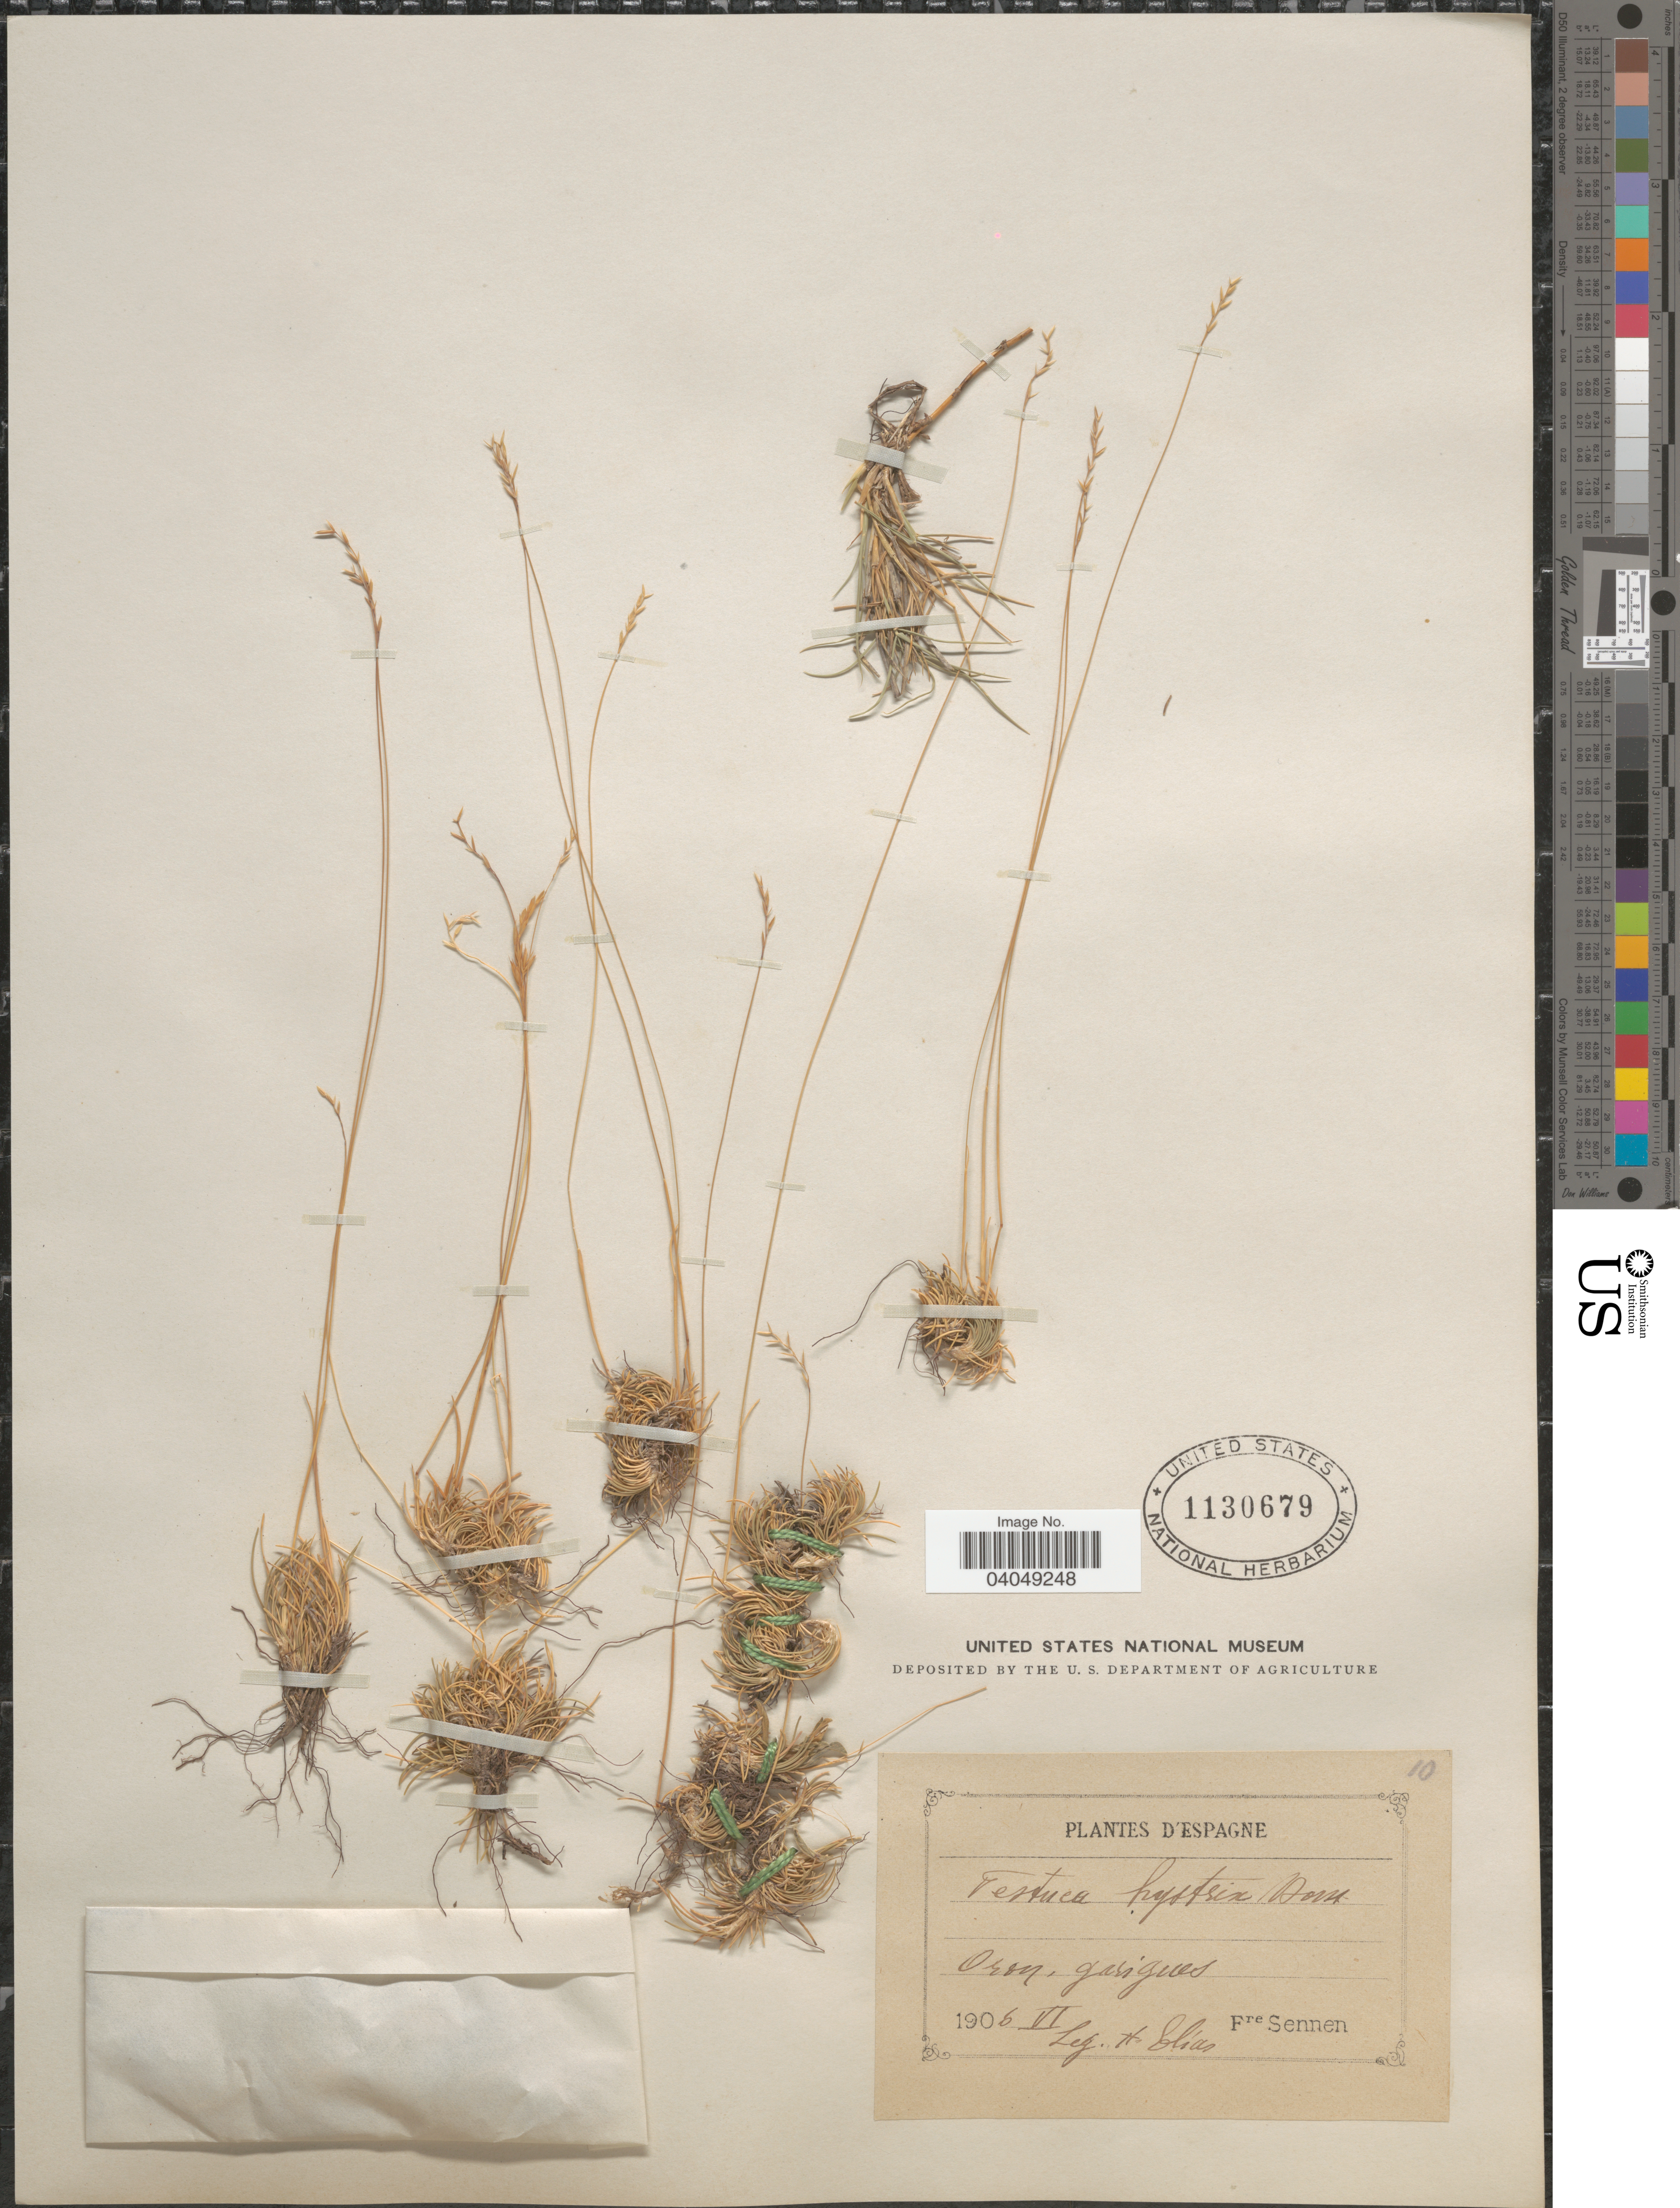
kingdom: Plantae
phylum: Tracheophyta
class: Liliopsida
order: Poales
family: Poaceae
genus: Festuca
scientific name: Festuca hystrix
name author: Boiss.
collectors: H. Elias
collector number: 10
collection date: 1906-06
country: Spain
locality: D'Espagne. Oron.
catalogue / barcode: US 1130679